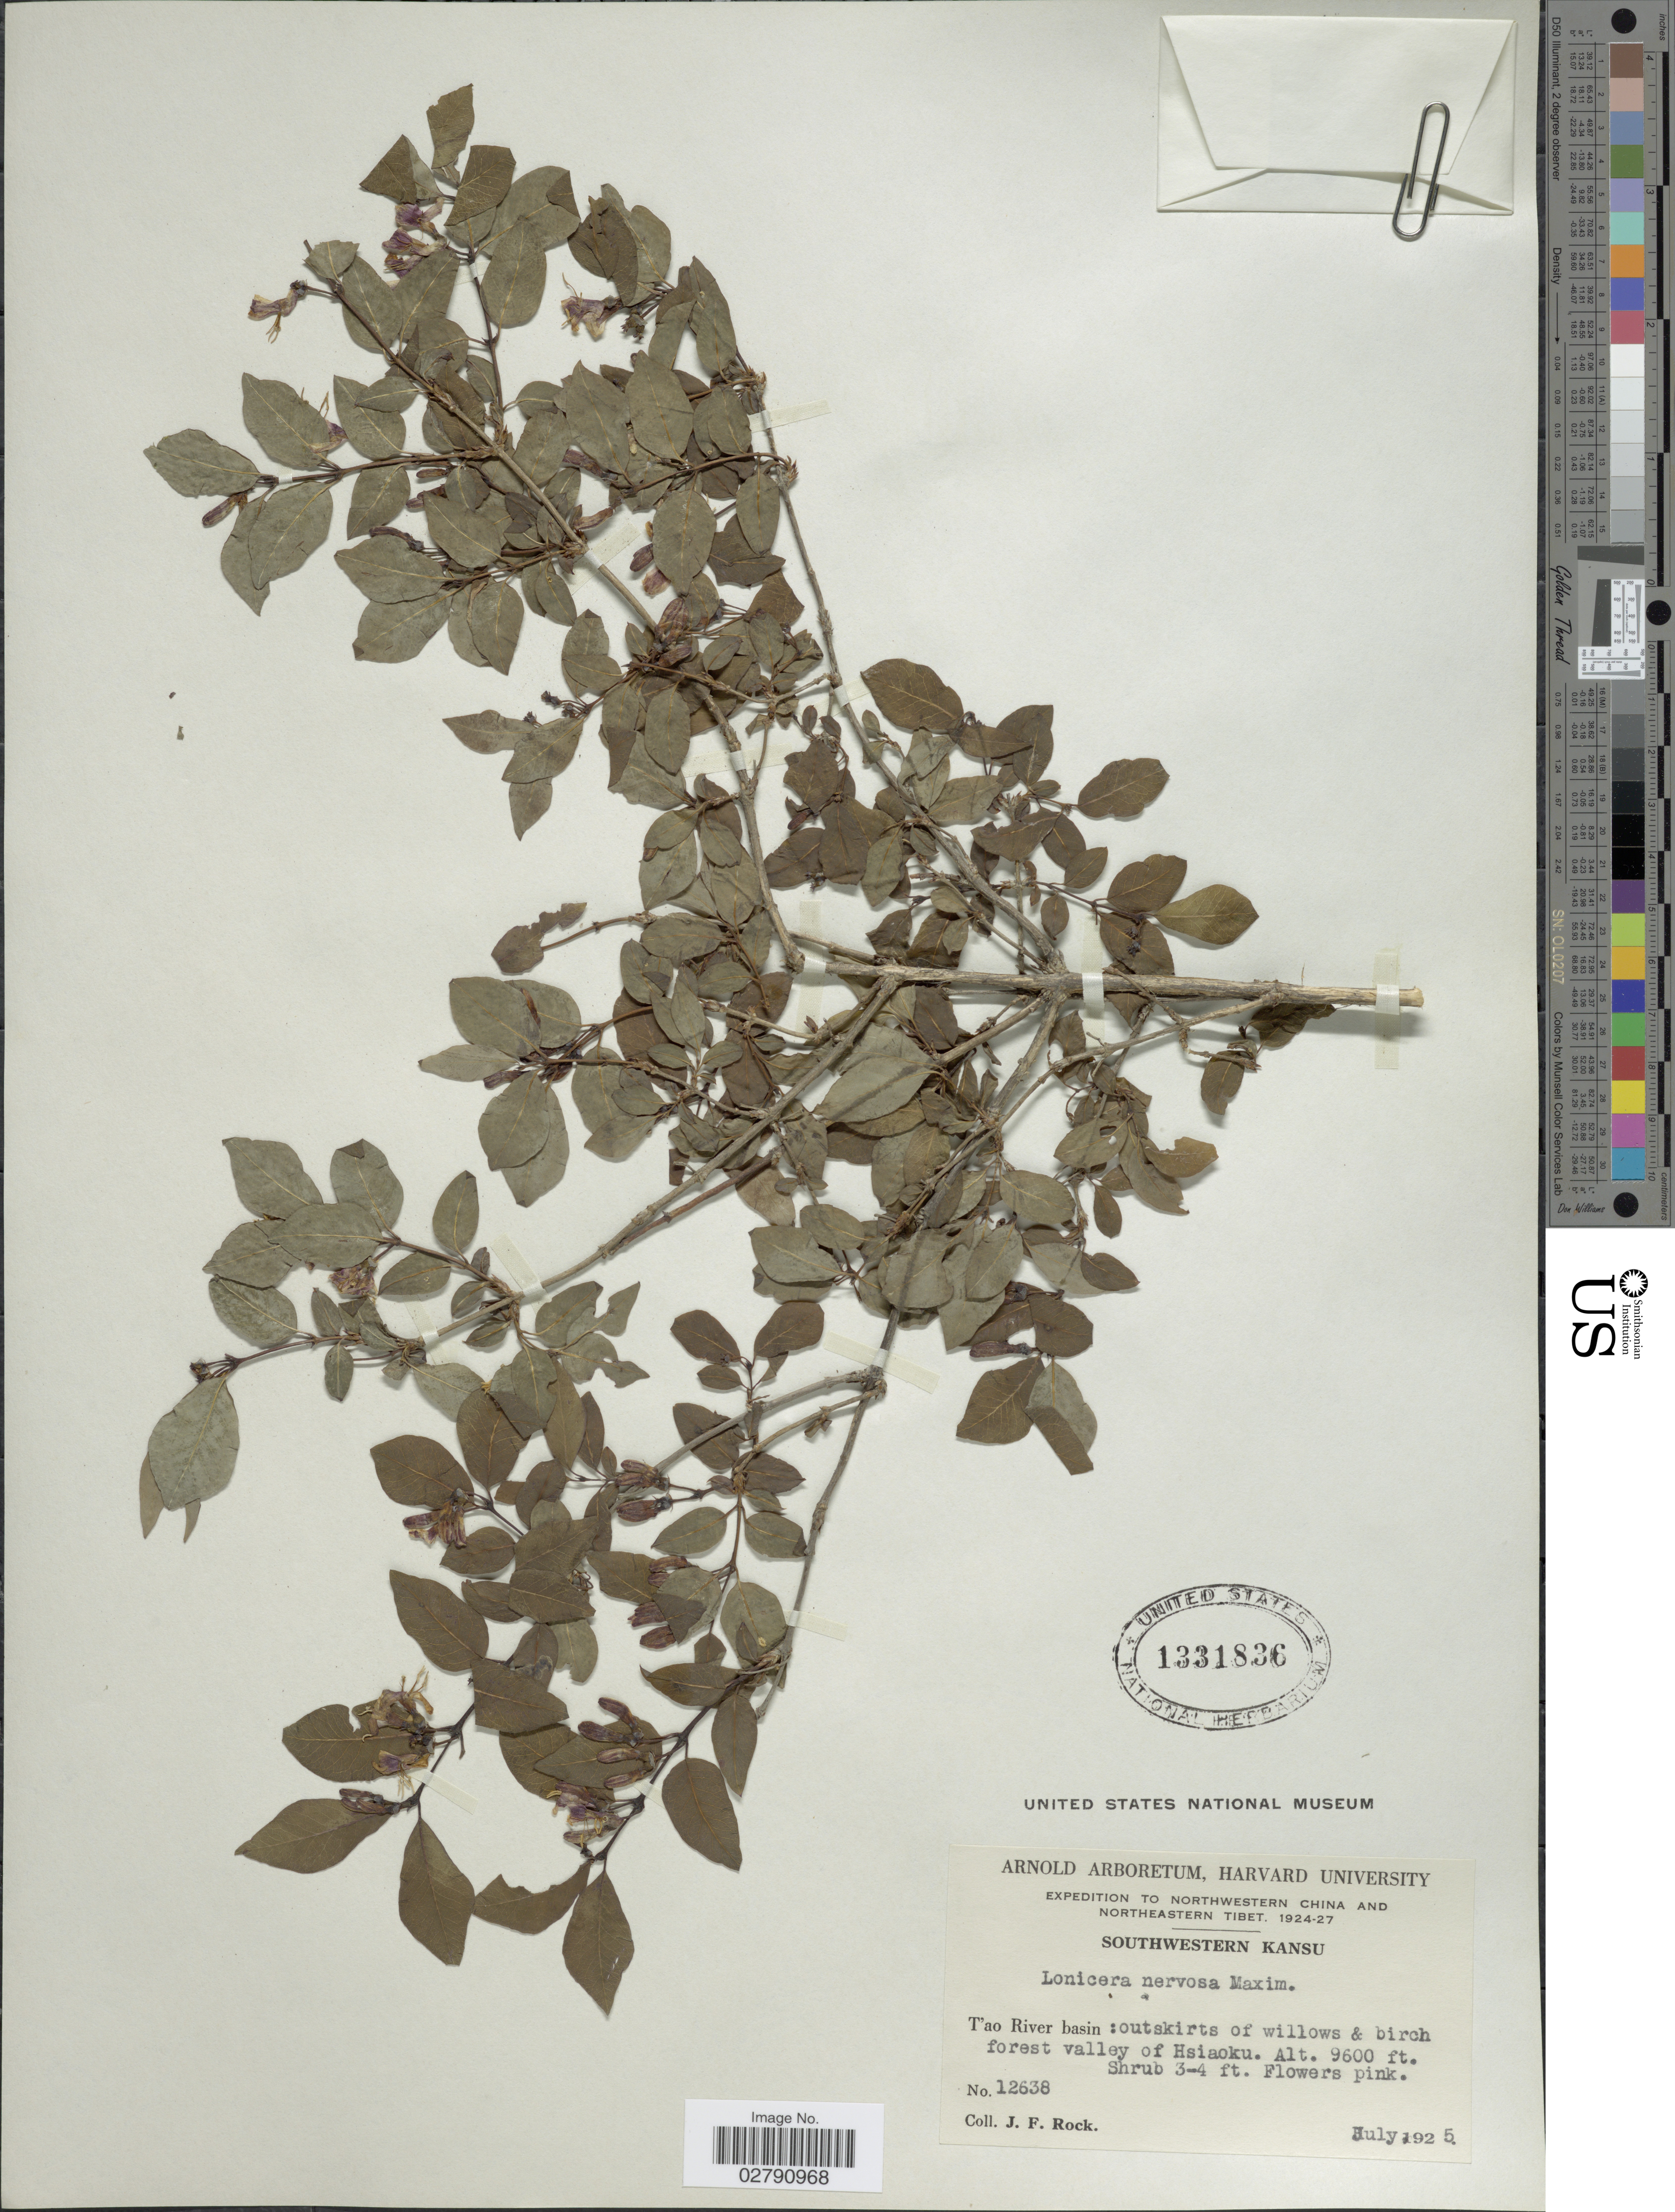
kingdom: Plantae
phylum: Tracheophyta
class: Magnoliopsida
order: Dipsacales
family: Caprifoliaceae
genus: Lonicera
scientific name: Lonicera nervosa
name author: Maxim.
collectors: J. Rock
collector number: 12638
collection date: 1925-07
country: China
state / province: Gansu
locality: Southwestern Kansu. Tao River basin: outskirt of willows & birch forest valley of Hsiaoku.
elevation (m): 2926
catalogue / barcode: US 1331836